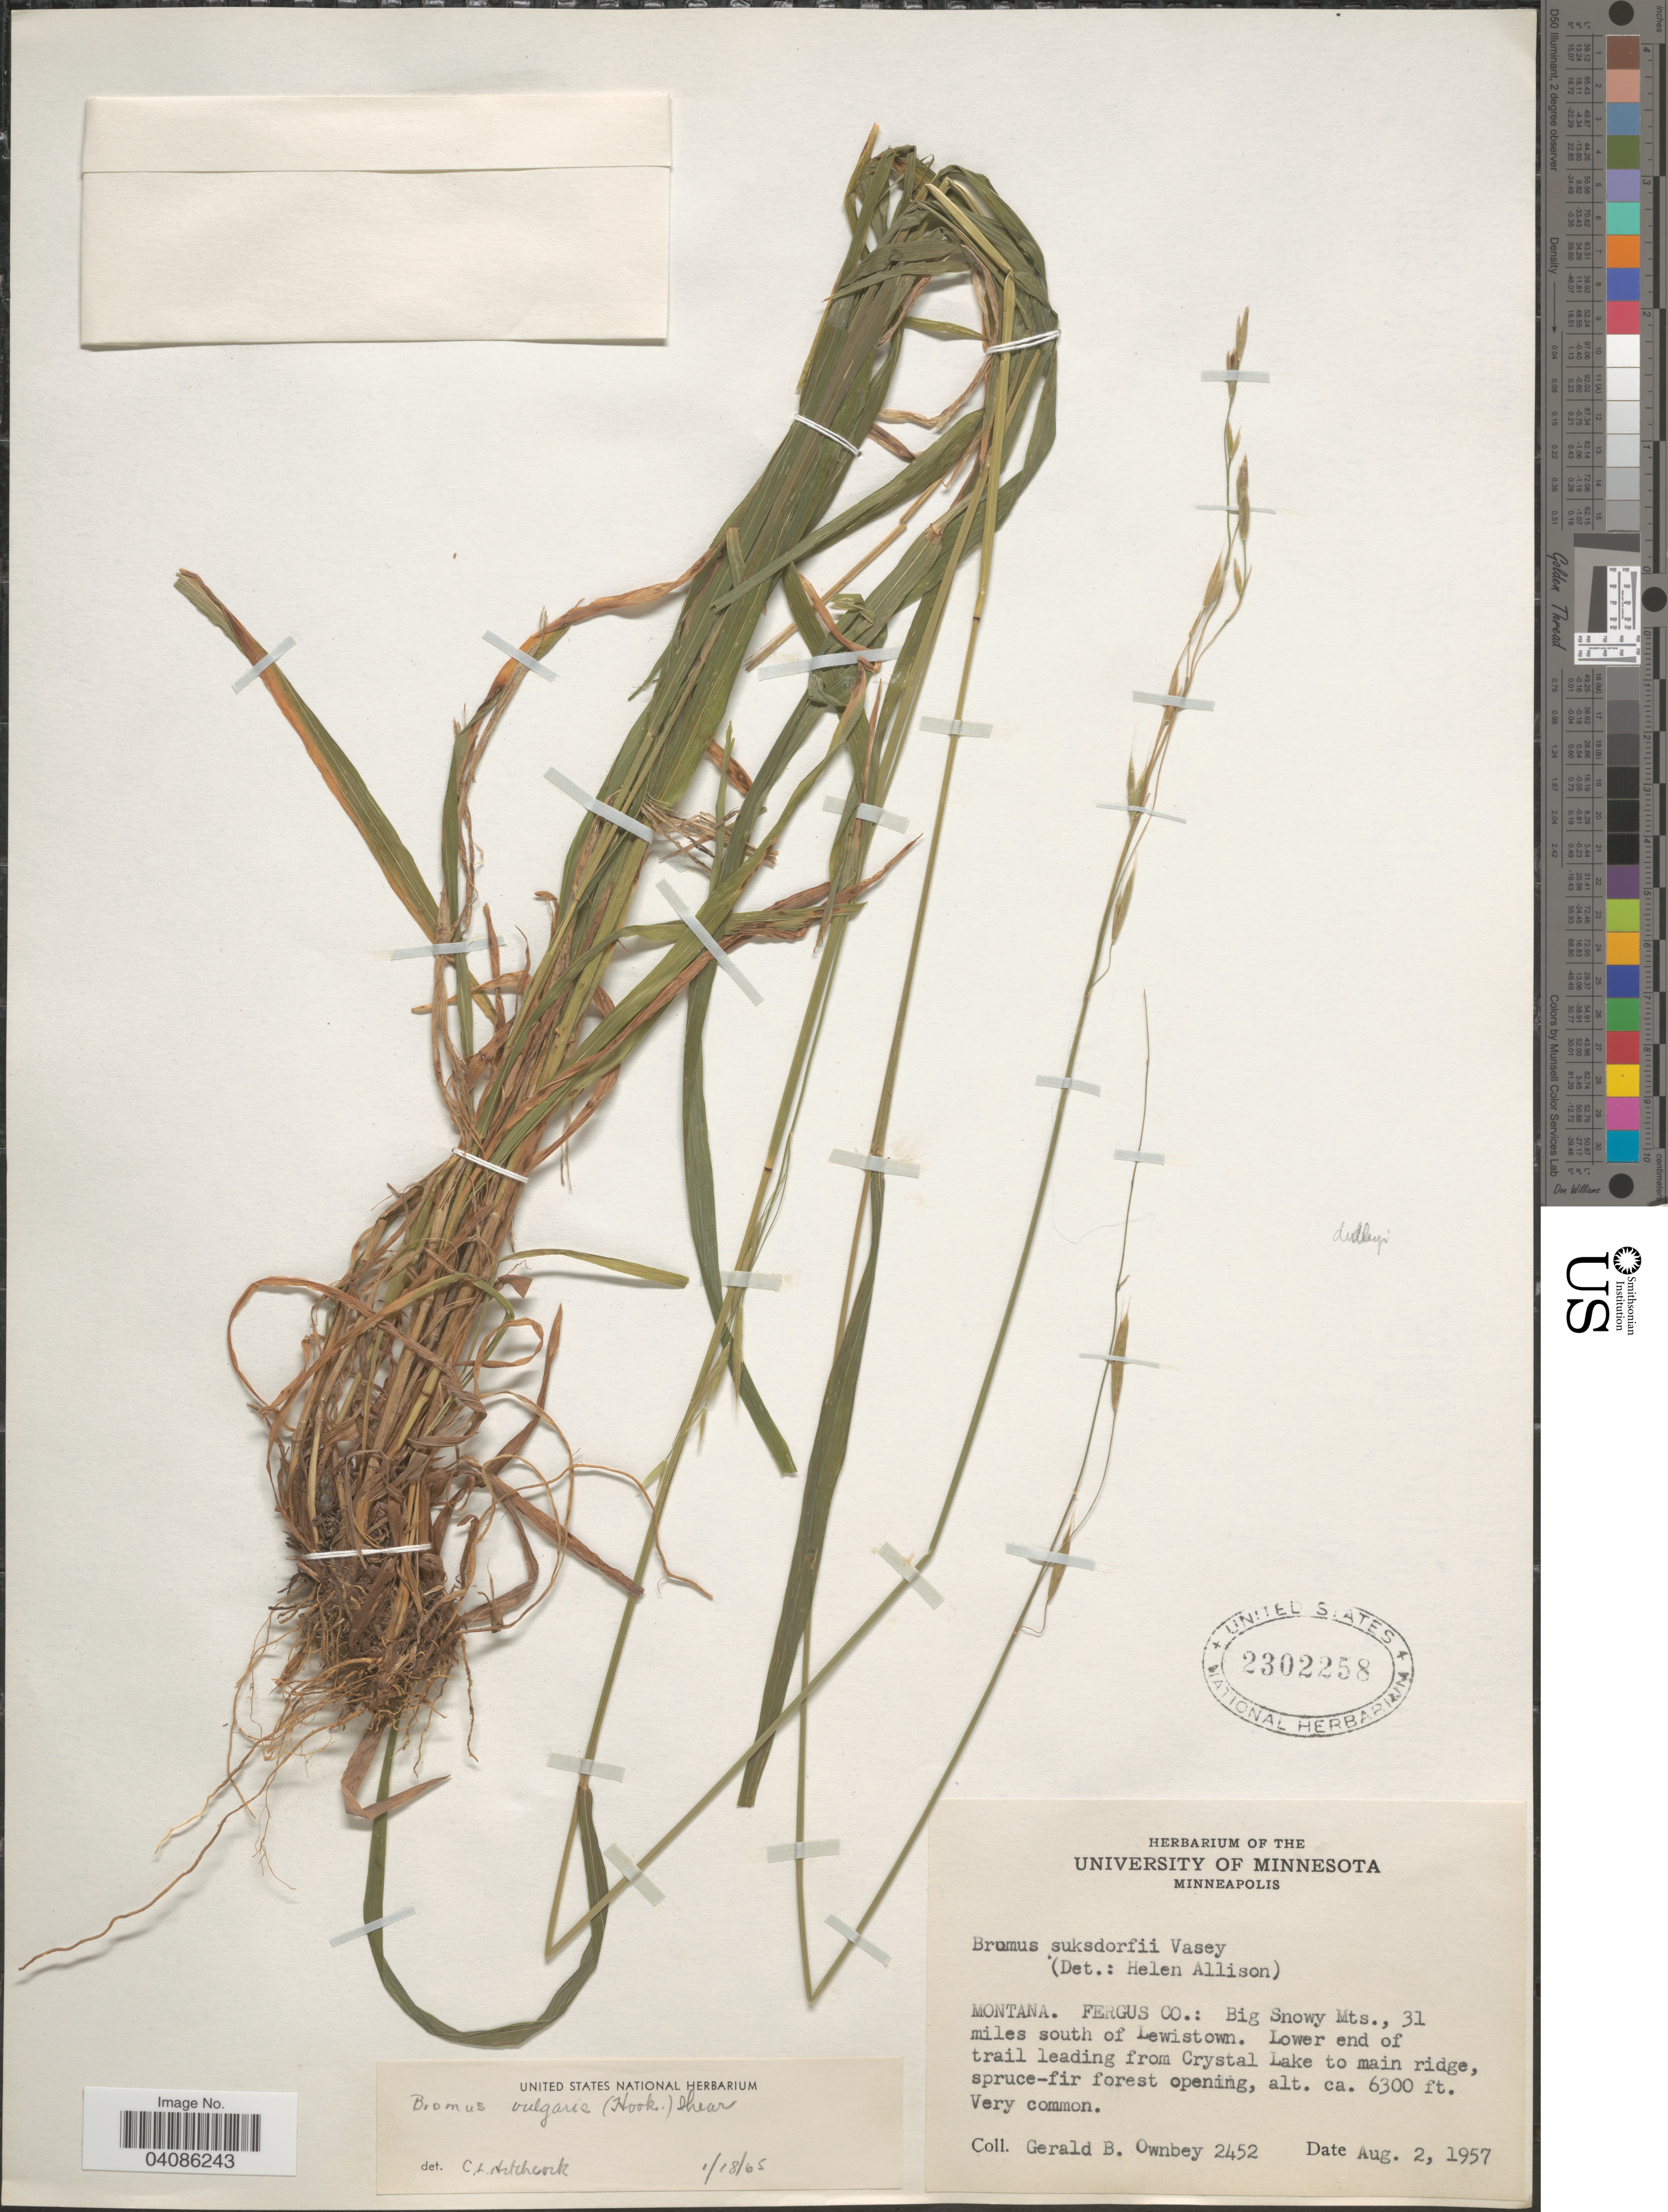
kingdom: Plantae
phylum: Tracheophyta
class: Liliopsida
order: Poales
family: Poaceae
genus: Bromus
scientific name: Bromus texensis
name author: (Shear) Hitchc.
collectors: G. B. Ownbey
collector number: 2452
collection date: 1957-08-02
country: United States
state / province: Montana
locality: Fergus Co.: Big Snowy Mts., 31 miles south of Lewistown. Lower end of trail leading from Crystal Lake to main ridge.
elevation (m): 1920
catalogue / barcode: US 2302258